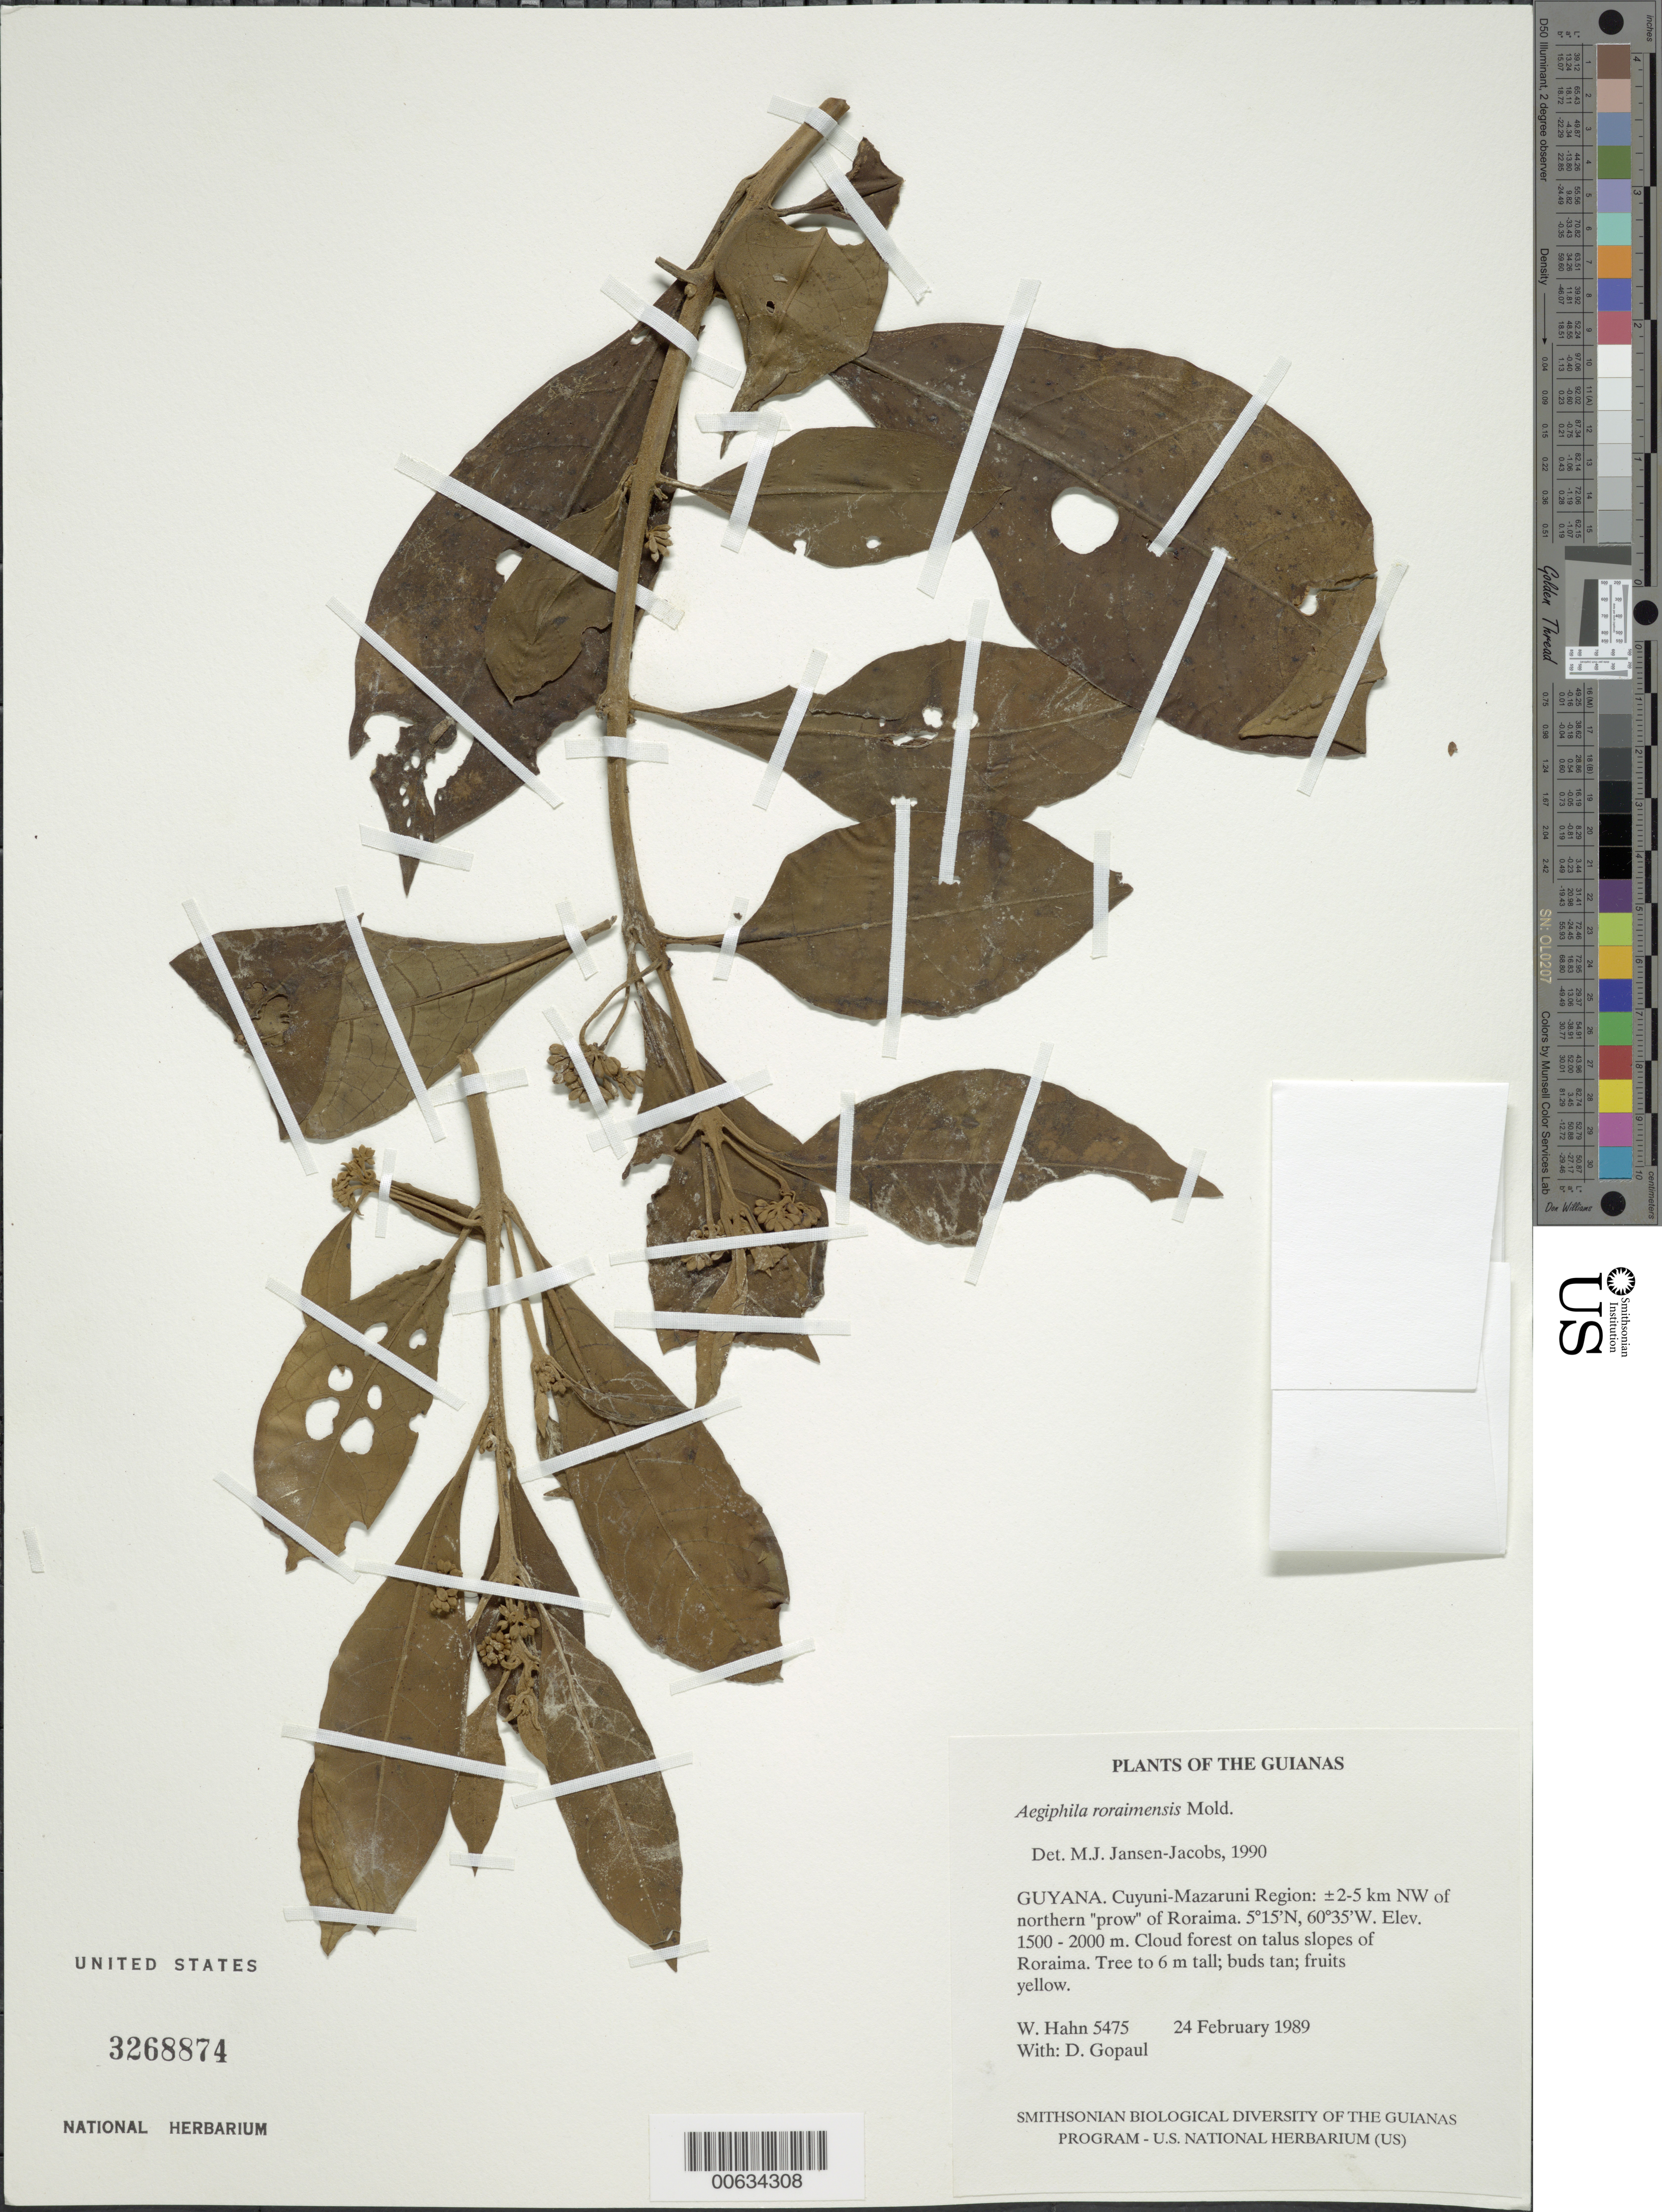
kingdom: Plantae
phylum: Tracheophyta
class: Magnoliopsida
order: Lamiales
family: Lamiaceae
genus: Aegiphila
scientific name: Aegiphila roraimensis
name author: Moldenke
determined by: Jansen-Jacobs, M. J., (U), Nationaal Herbarium Nederland, Utrecht University branch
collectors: W. Hahn & D. Gopaul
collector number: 5475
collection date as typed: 24 February 1989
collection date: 1989-02-24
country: Guyana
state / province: Cuyuni-Mazaruni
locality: ±2-5 km NW of northern "prow" of Roraima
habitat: Cloud forest on talus slopes of Roraima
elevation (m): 1500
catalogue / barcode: US 3268874